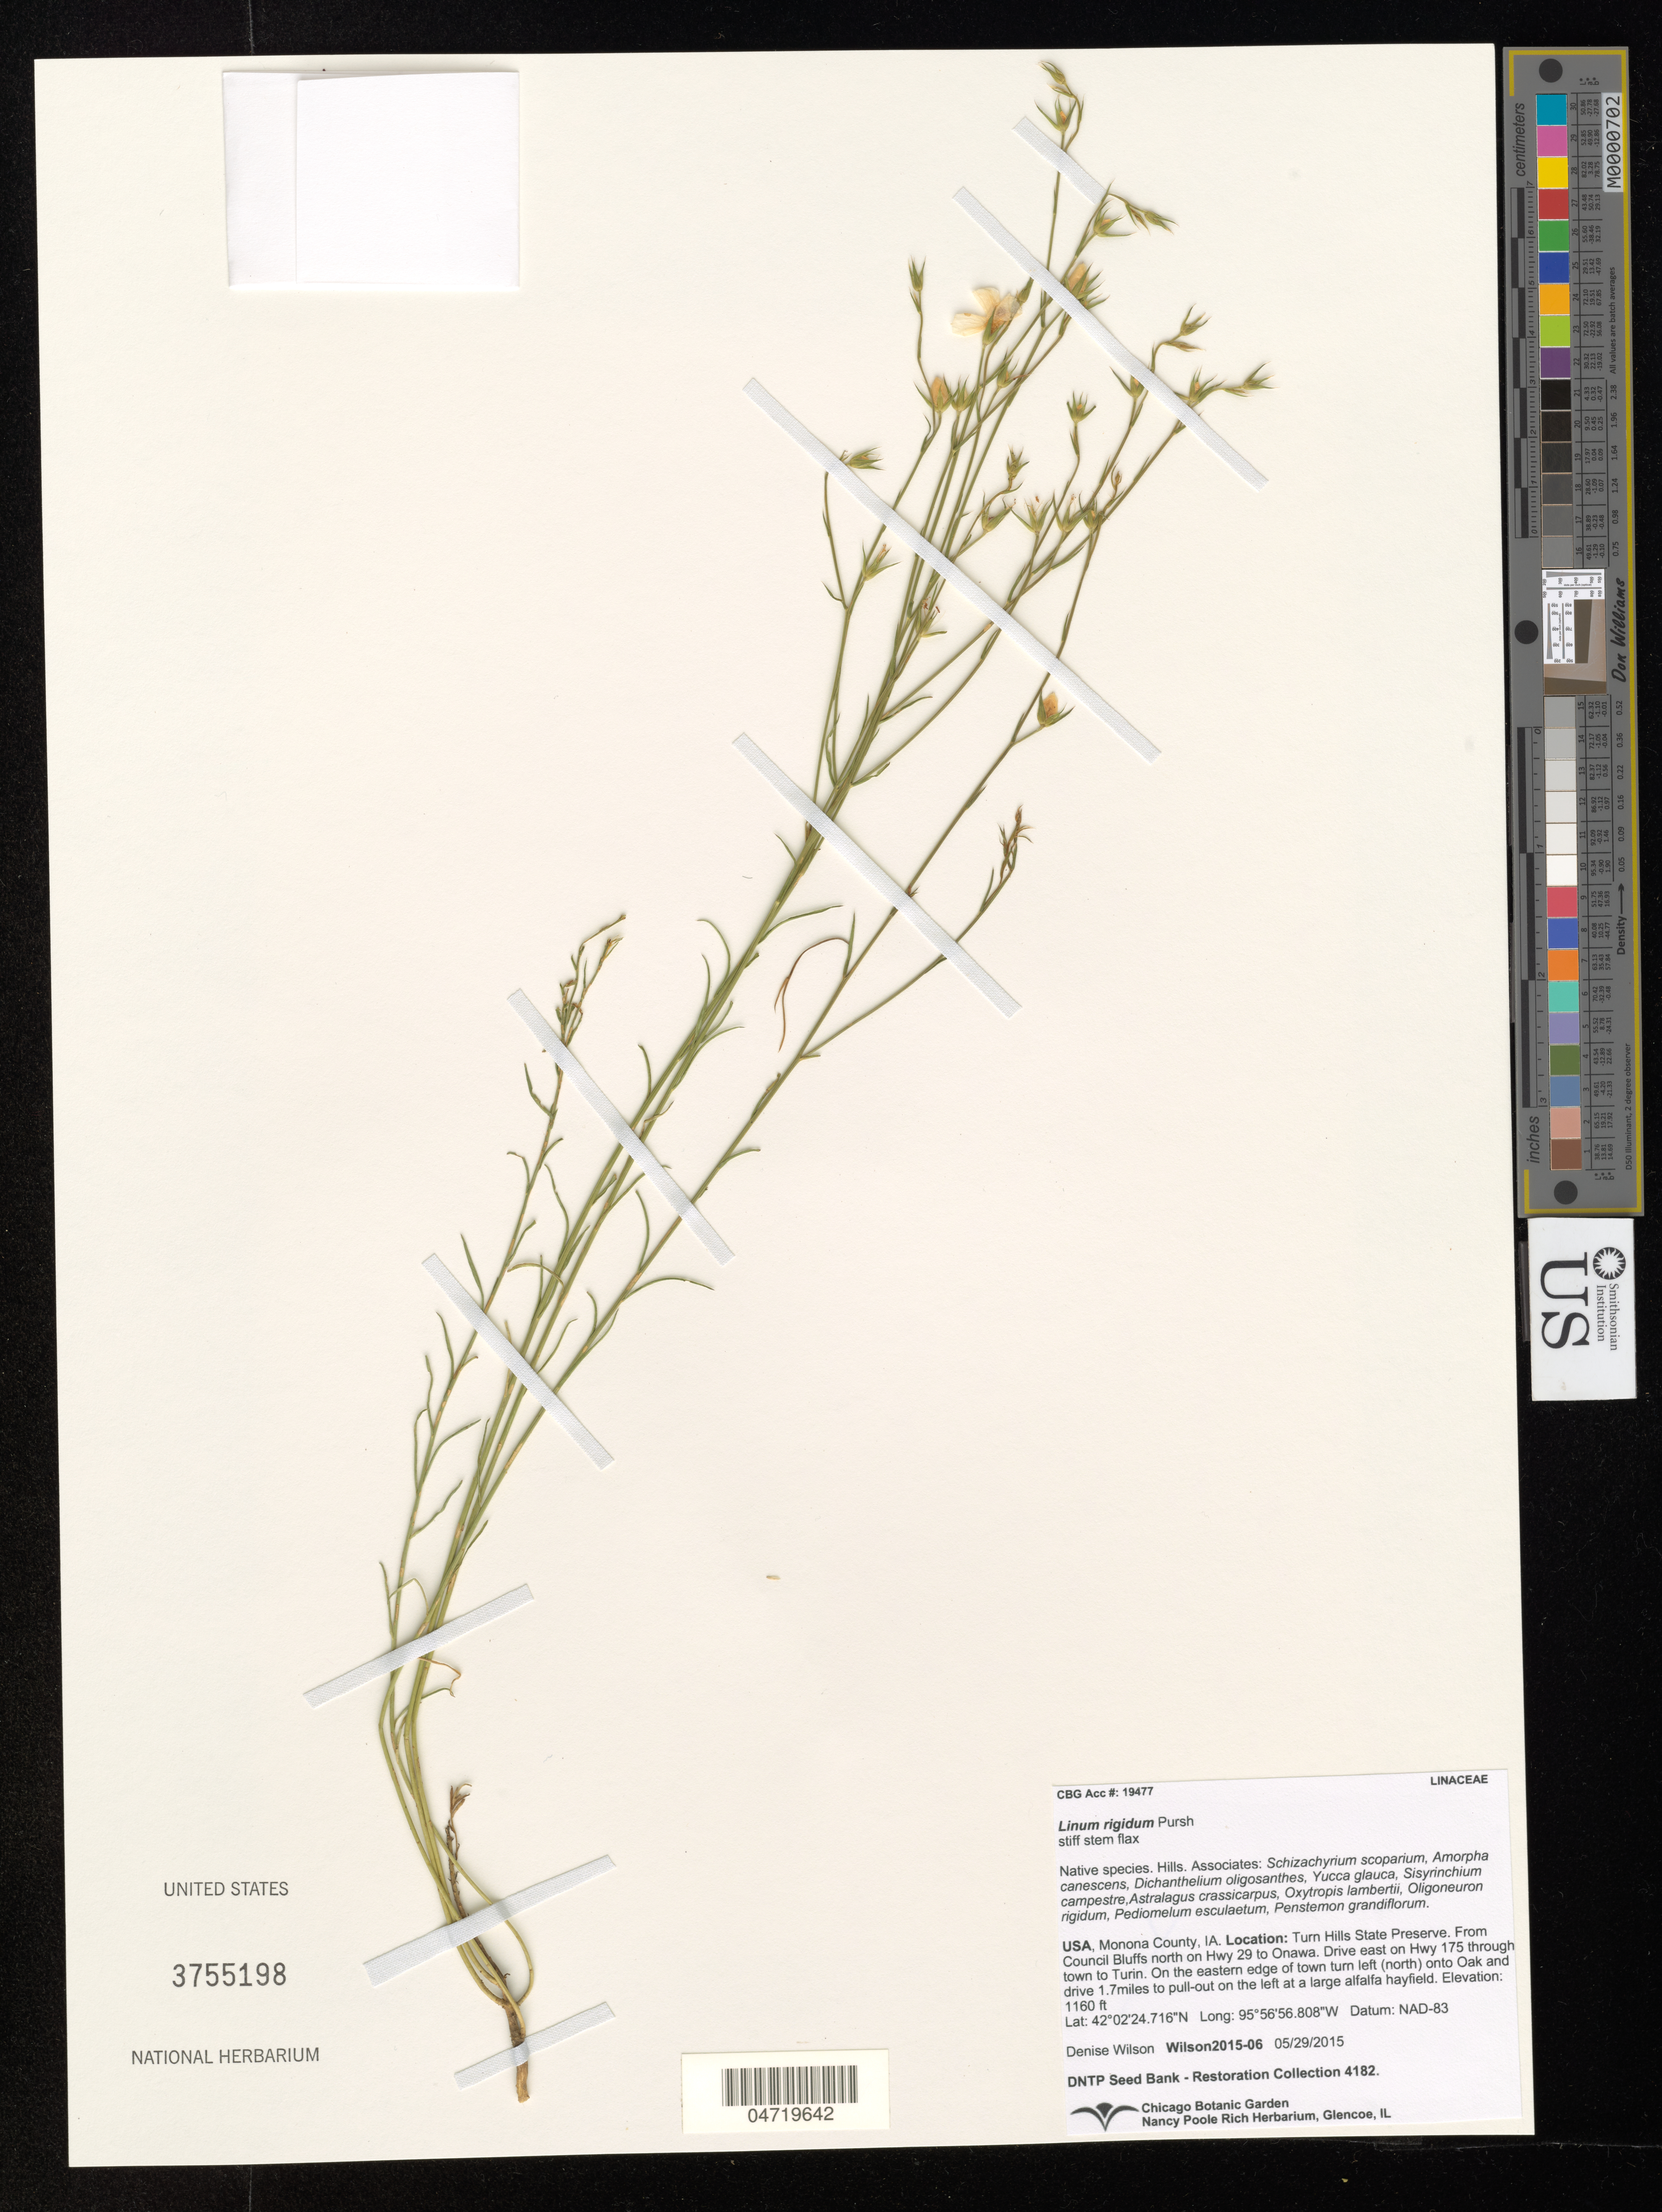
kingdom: Plantae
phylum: Tracheophyta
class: Magnoliopsida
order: Malpighiales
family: Linaceae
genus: Linum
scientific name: Linum rigidum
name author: Pursh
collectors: D. Wilson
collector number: Wilson2015-06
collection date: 2015-05-29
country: United States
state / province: Iowa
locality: Monona County. Turn Hills State Preserve. From Council Bluffs north on Hwy 29 to Onawa. Drive east on Hwy 175 through town to Turin. On the eastern edge of town turn left (north) onto Oak and drive 1.7miles to pull-out on the left at a large alfalfa hayfield.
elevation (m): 354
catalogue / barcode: US 3755198